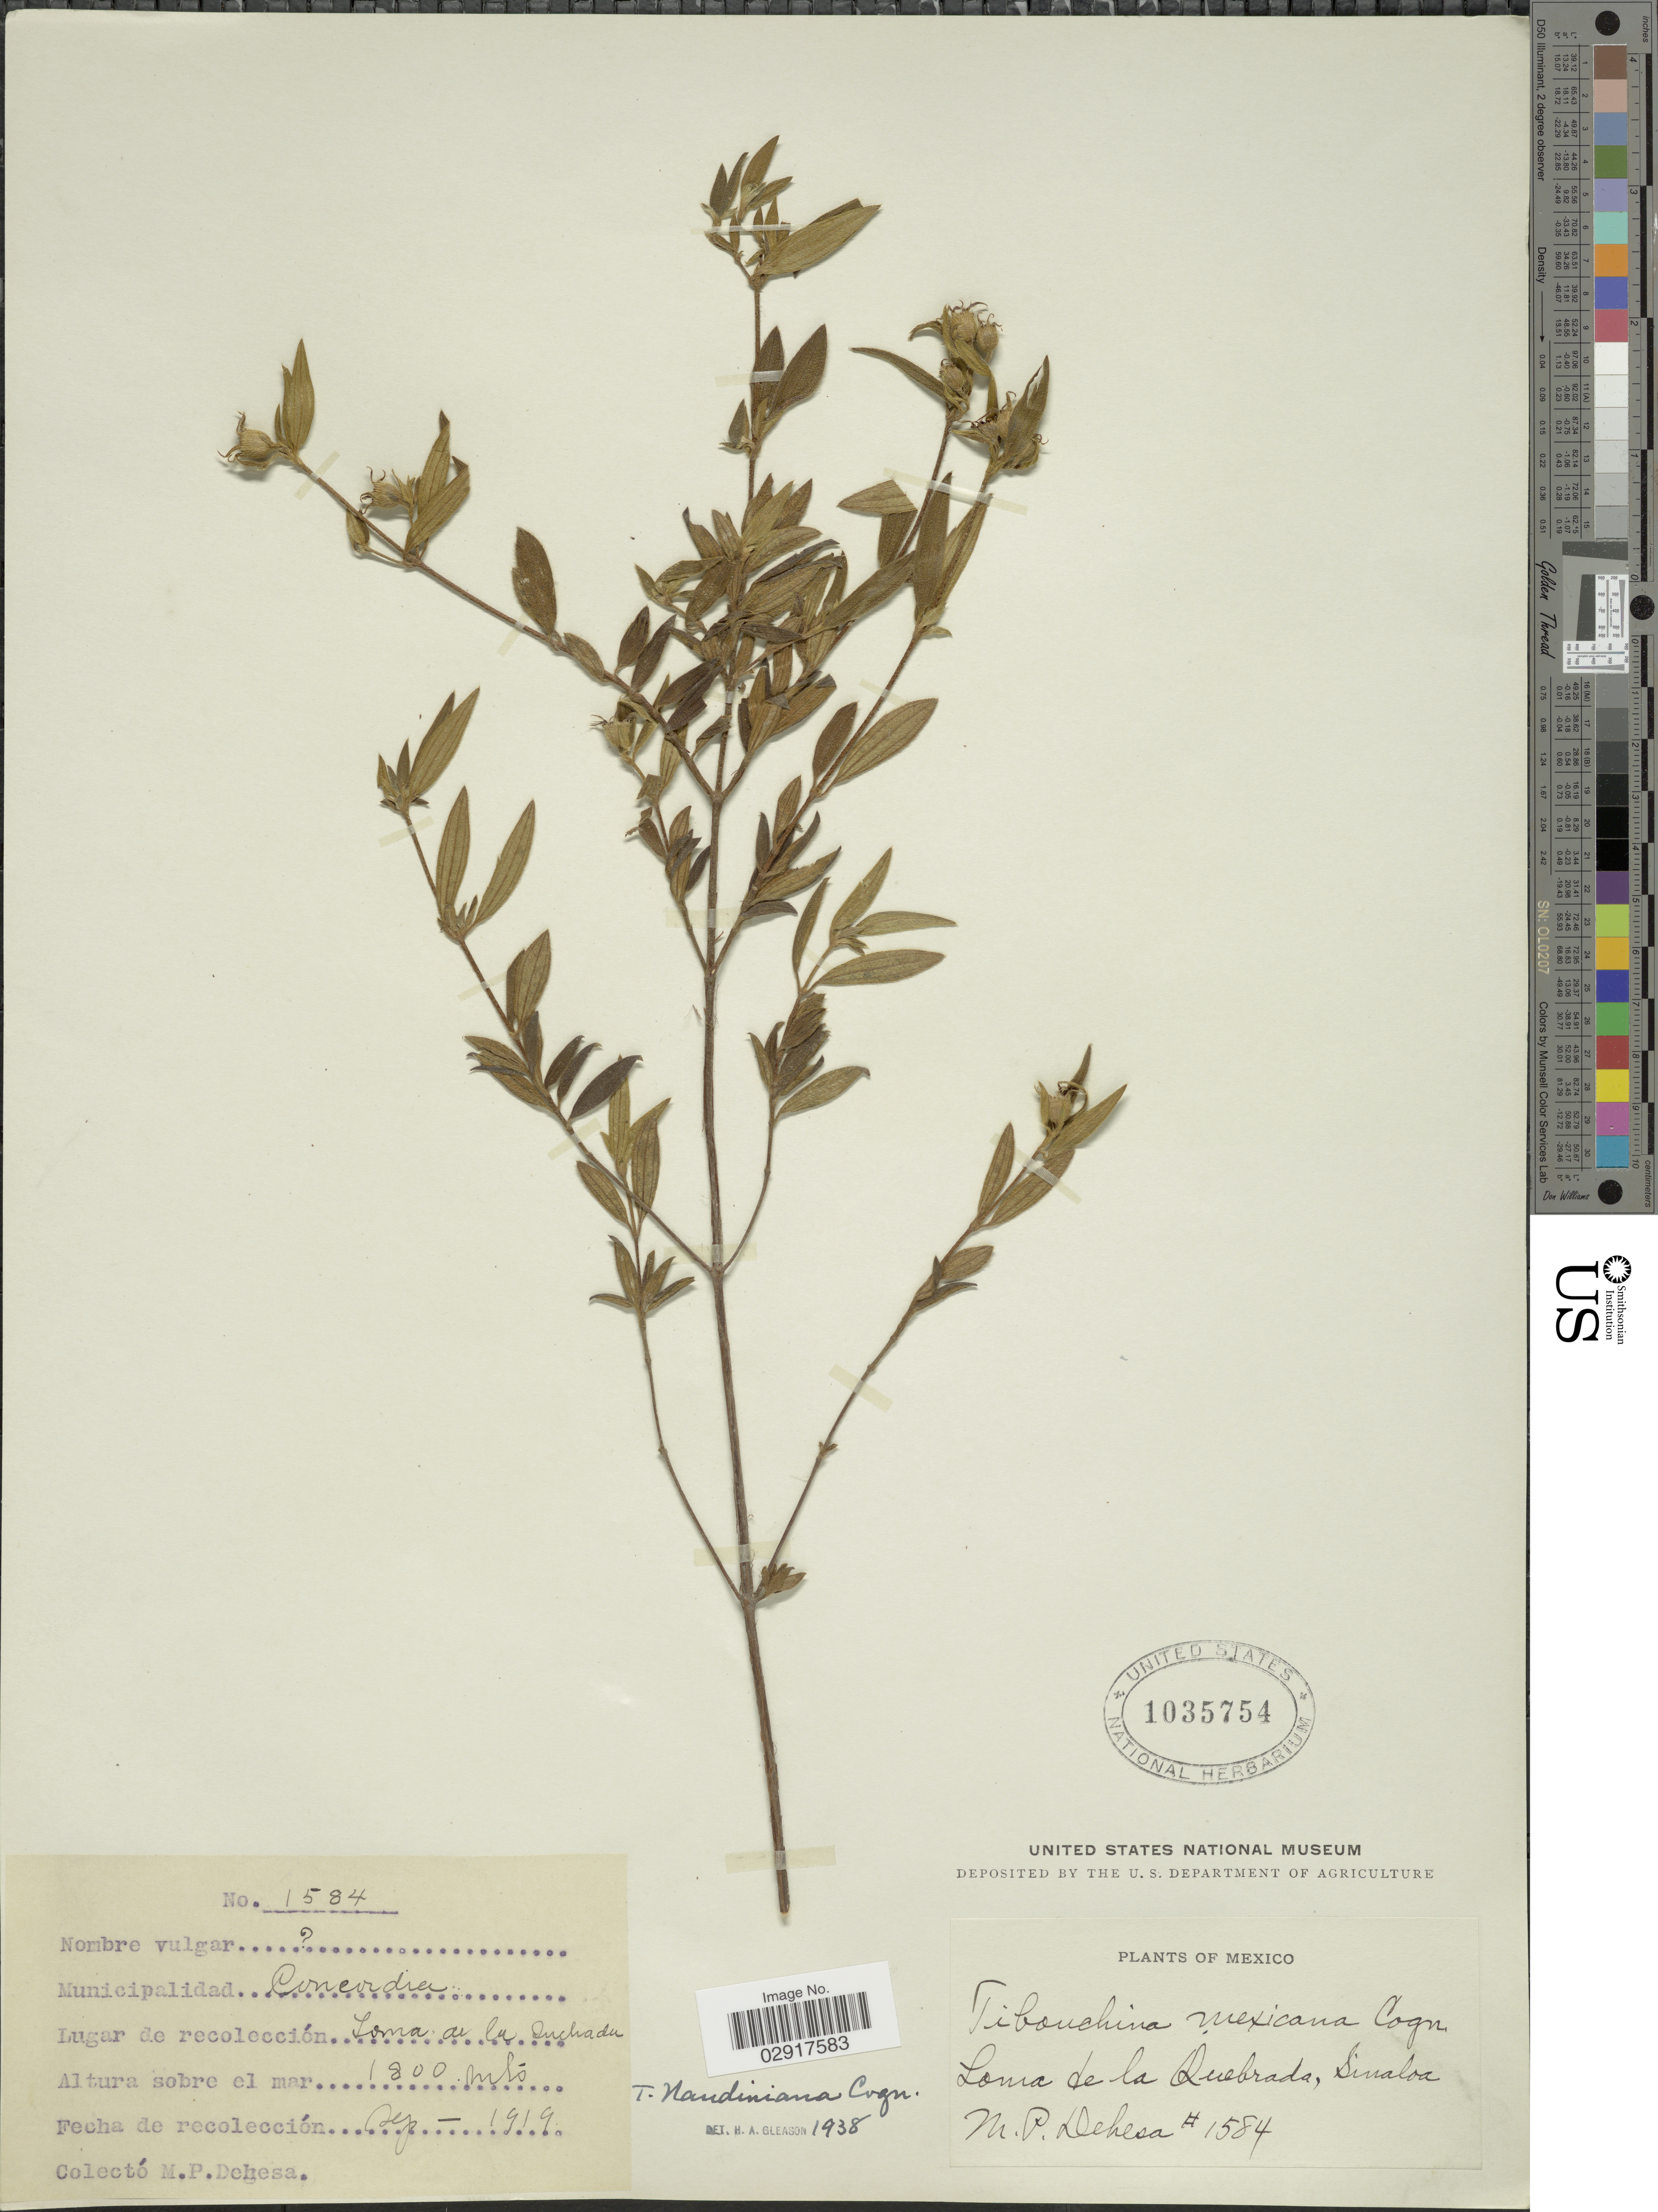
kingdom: Plantae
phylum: Tracheophyta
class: Magnoliopsida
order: Myrtales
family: Melastomataceae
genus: Chaetogastra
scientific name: Chaetogastra naudiniana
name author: Decne.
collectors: M. Dehesa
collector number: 1584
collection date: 1919-09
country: Mexico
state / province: Sinaloa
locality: Loma de la Quebrada, Sinaloa. Municipalidad Concordia.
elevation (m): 1800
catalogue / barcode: US 1035754